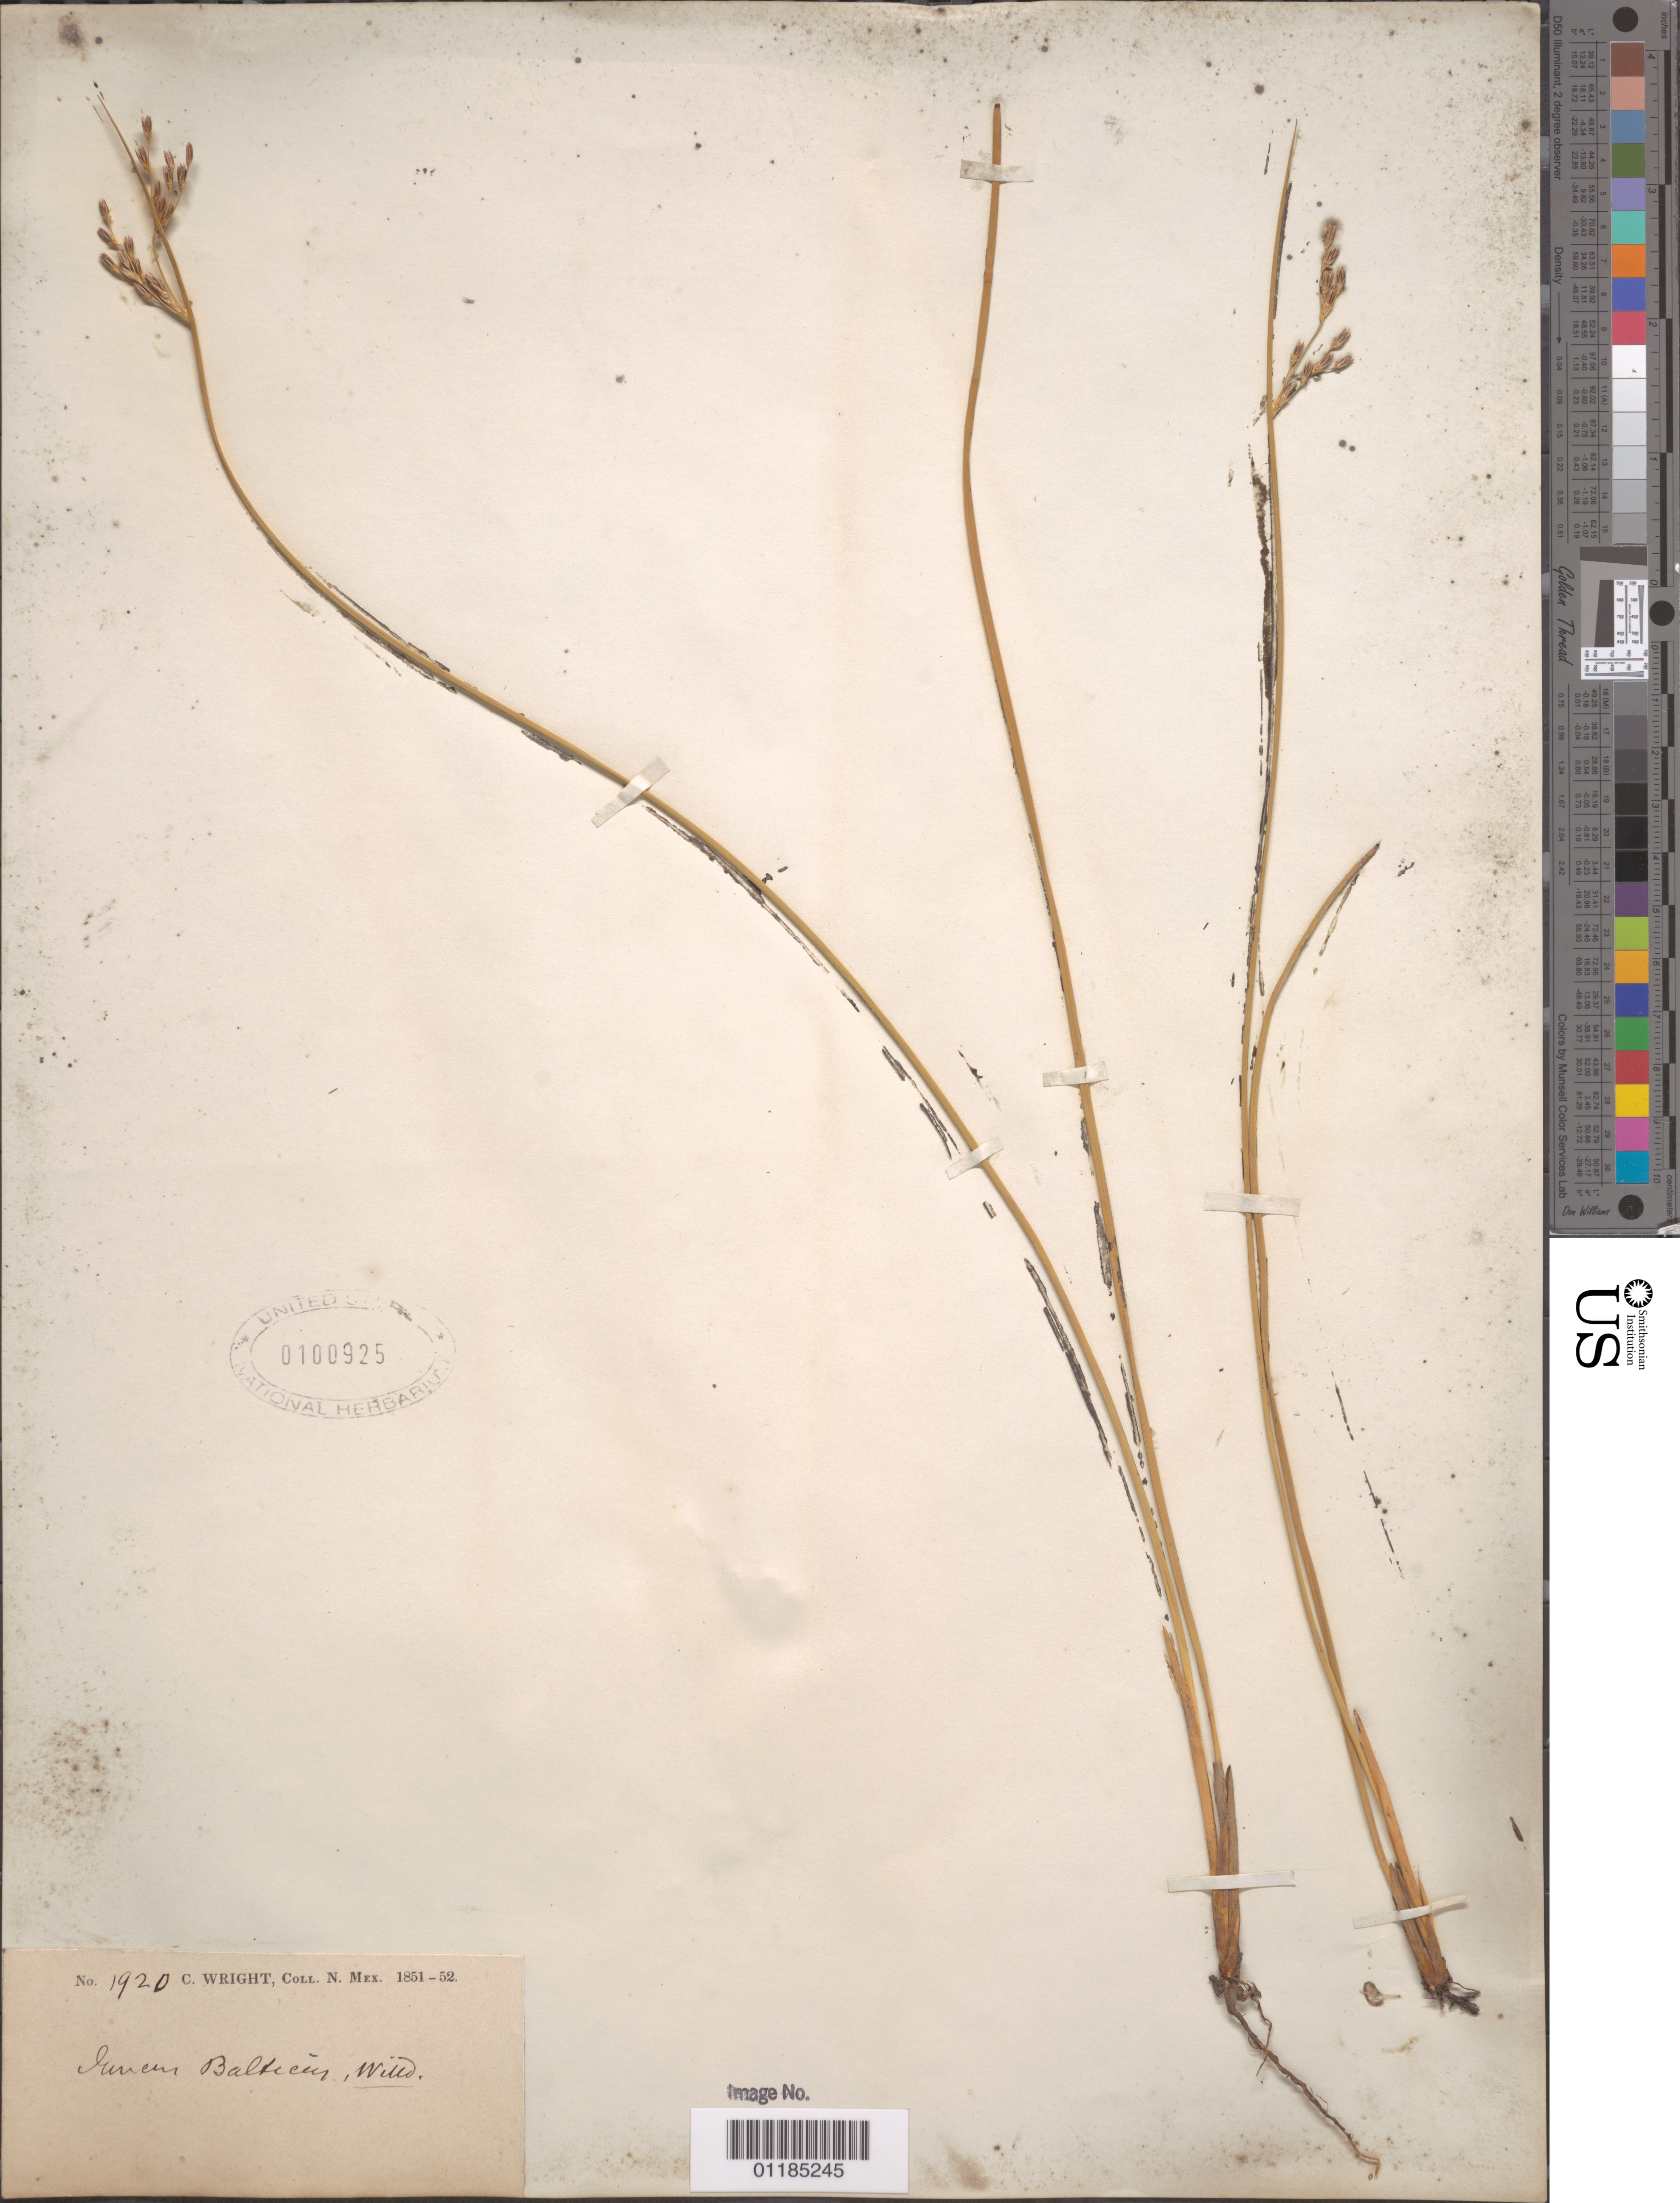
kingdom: Plantae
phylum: Tracheophyta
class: Liliopsida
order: Poales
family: Juncaceae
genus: Juncus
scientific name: Juncus balticus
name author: Willd.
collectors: C. Wright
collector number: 1920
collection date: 1851/1852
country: United States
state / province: New Mexico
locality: "N. Mex." [=northern Mexico or New Mexico? either way possibly referring to present-day Arizona or Texas]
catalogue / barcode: US 100925